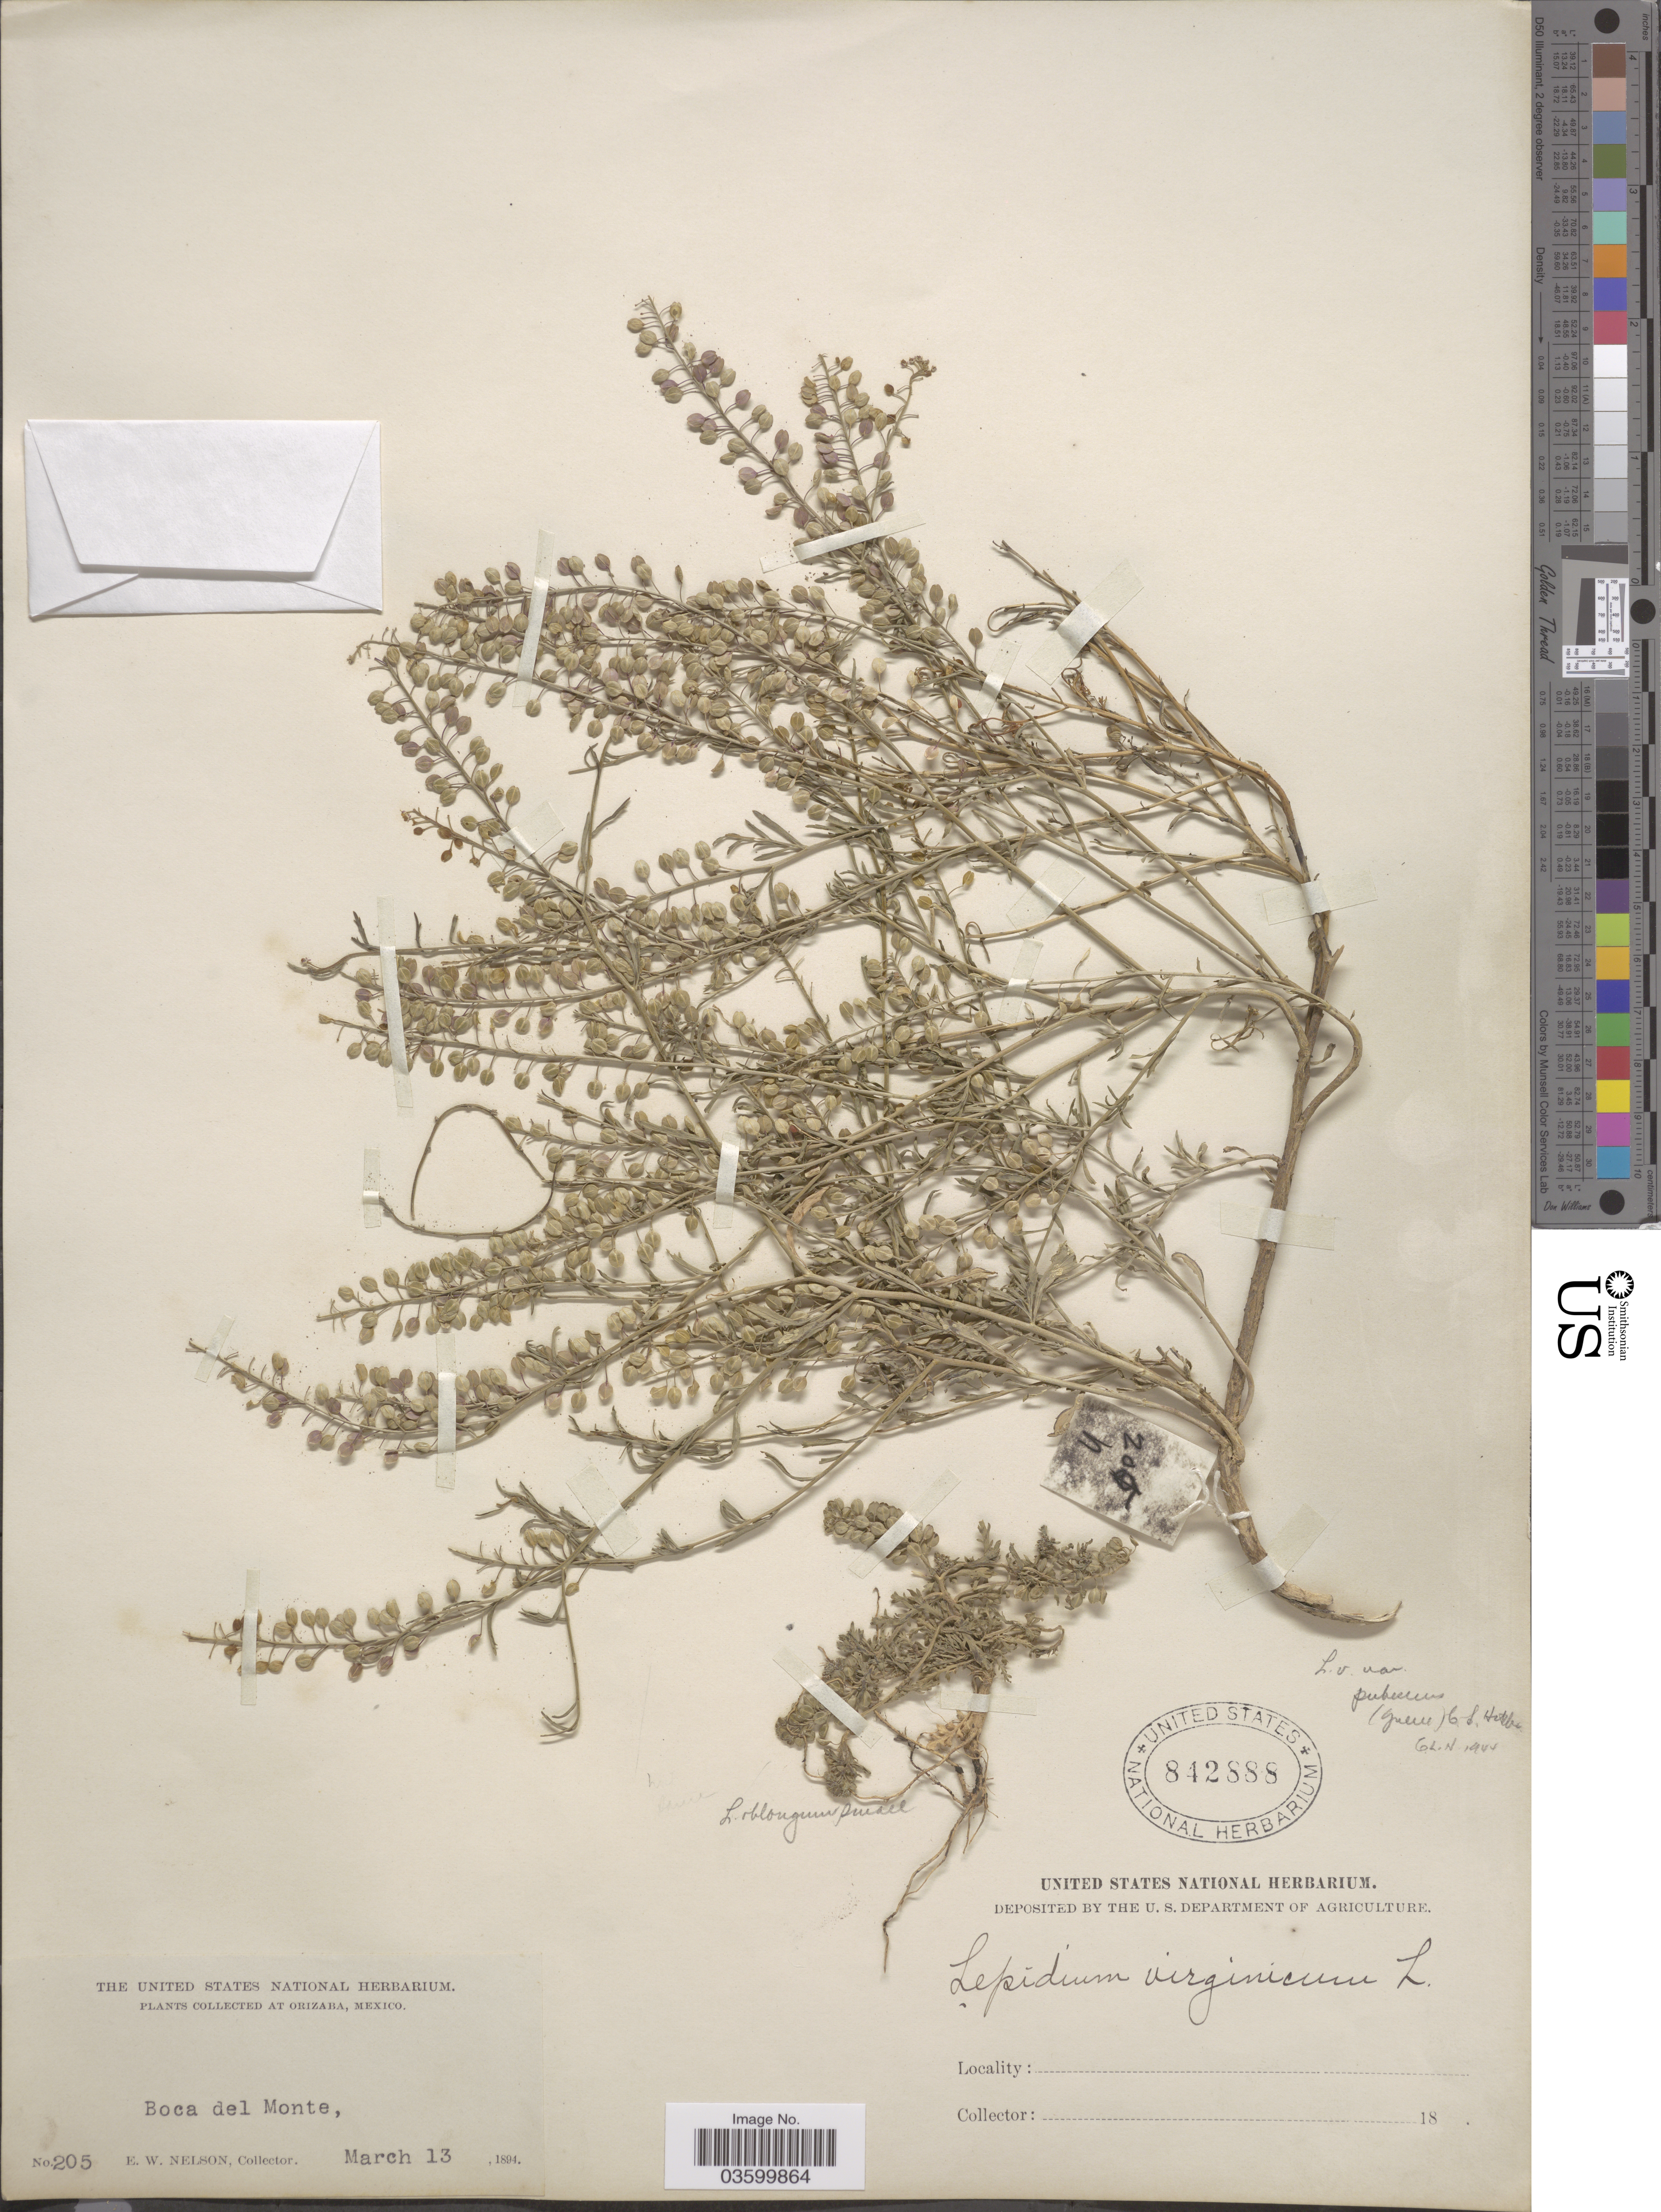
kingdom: Plantae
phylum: Tracheophyta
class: Magnoliopsida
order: Brassicales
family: Brassicaceae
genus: Lepidium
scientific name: Lepidium virginicum var. pubescens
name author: (Greene) C.L. Hitchc.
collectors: E. W. Nelson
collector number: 205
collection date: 1894-03-13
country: Mexico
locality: Orizaba. Boca del Monte.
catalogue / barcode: US 842888